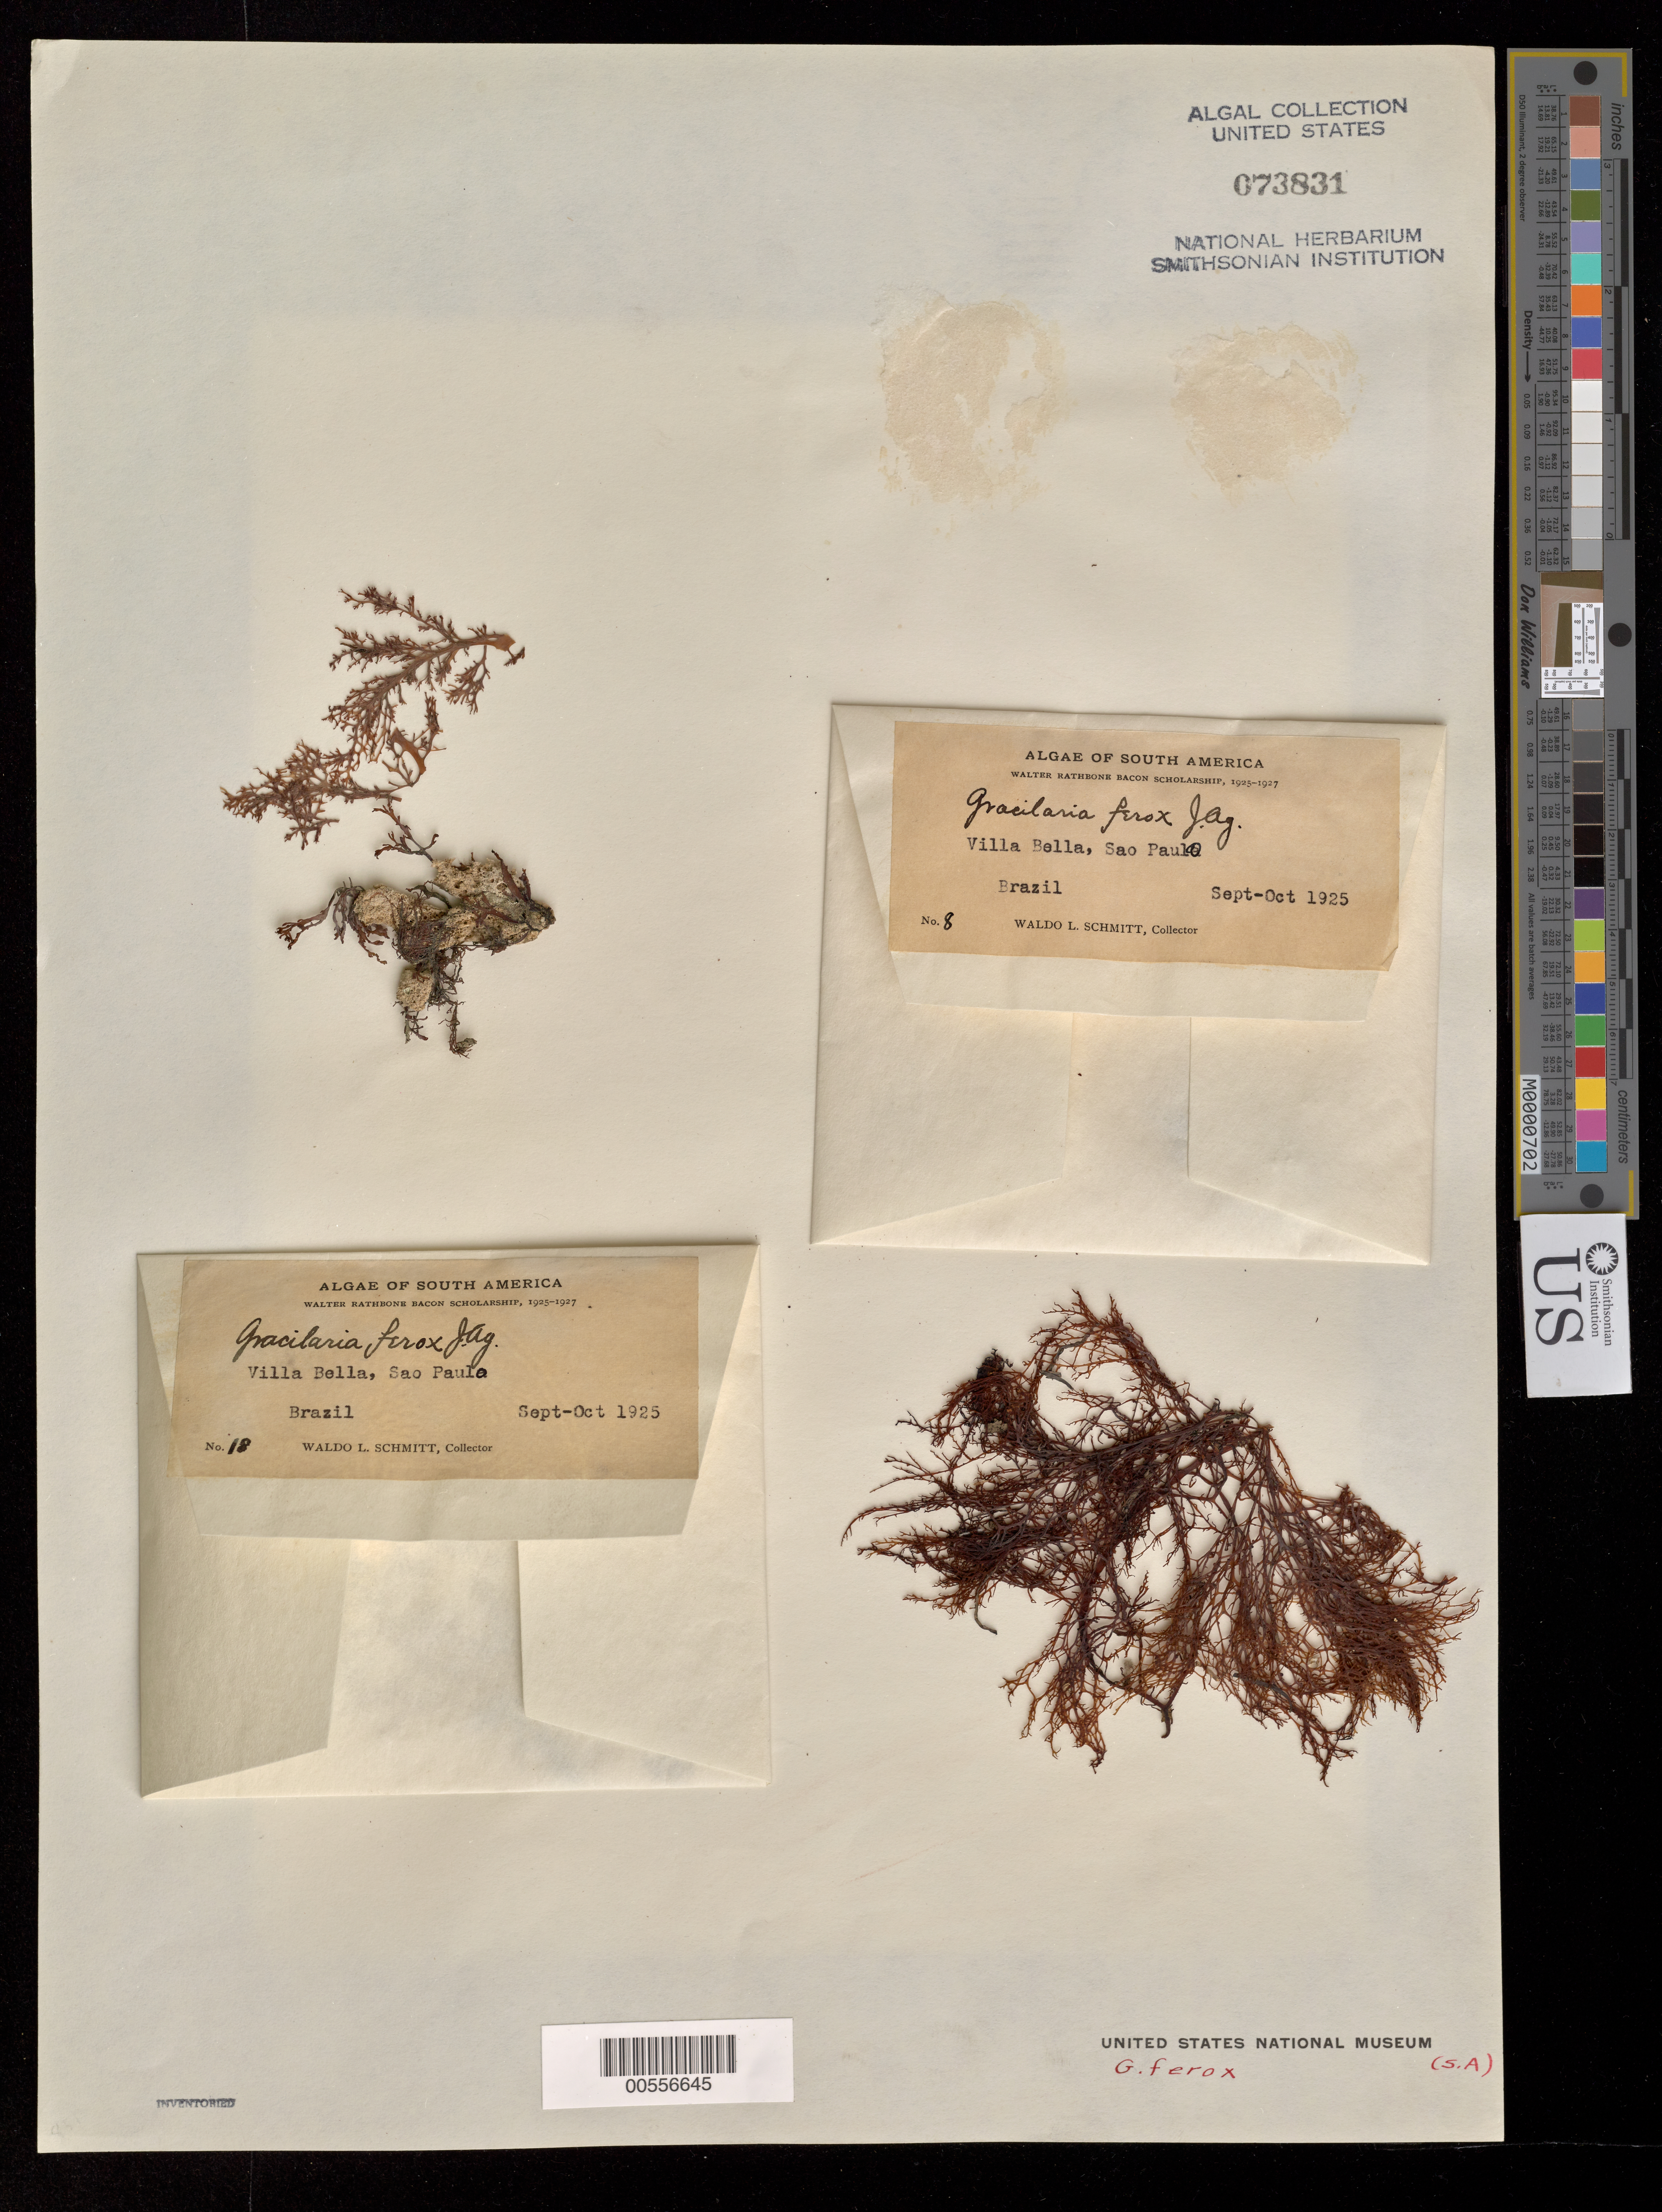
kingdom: Plantae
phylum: Rhodophyta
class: Florideophyceae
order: Gracilariales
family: Gracilariaceae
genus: Gracilaria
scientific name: Gracilaria ferox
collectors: W. L. Schmitt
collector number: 8 & 18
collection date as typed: Sep 1925 to -- Oct 1925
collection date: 1925-09/1925-10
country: Brazil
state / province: São Paulo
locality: Villa Bella, Sao Paulo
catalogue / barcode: US 73831